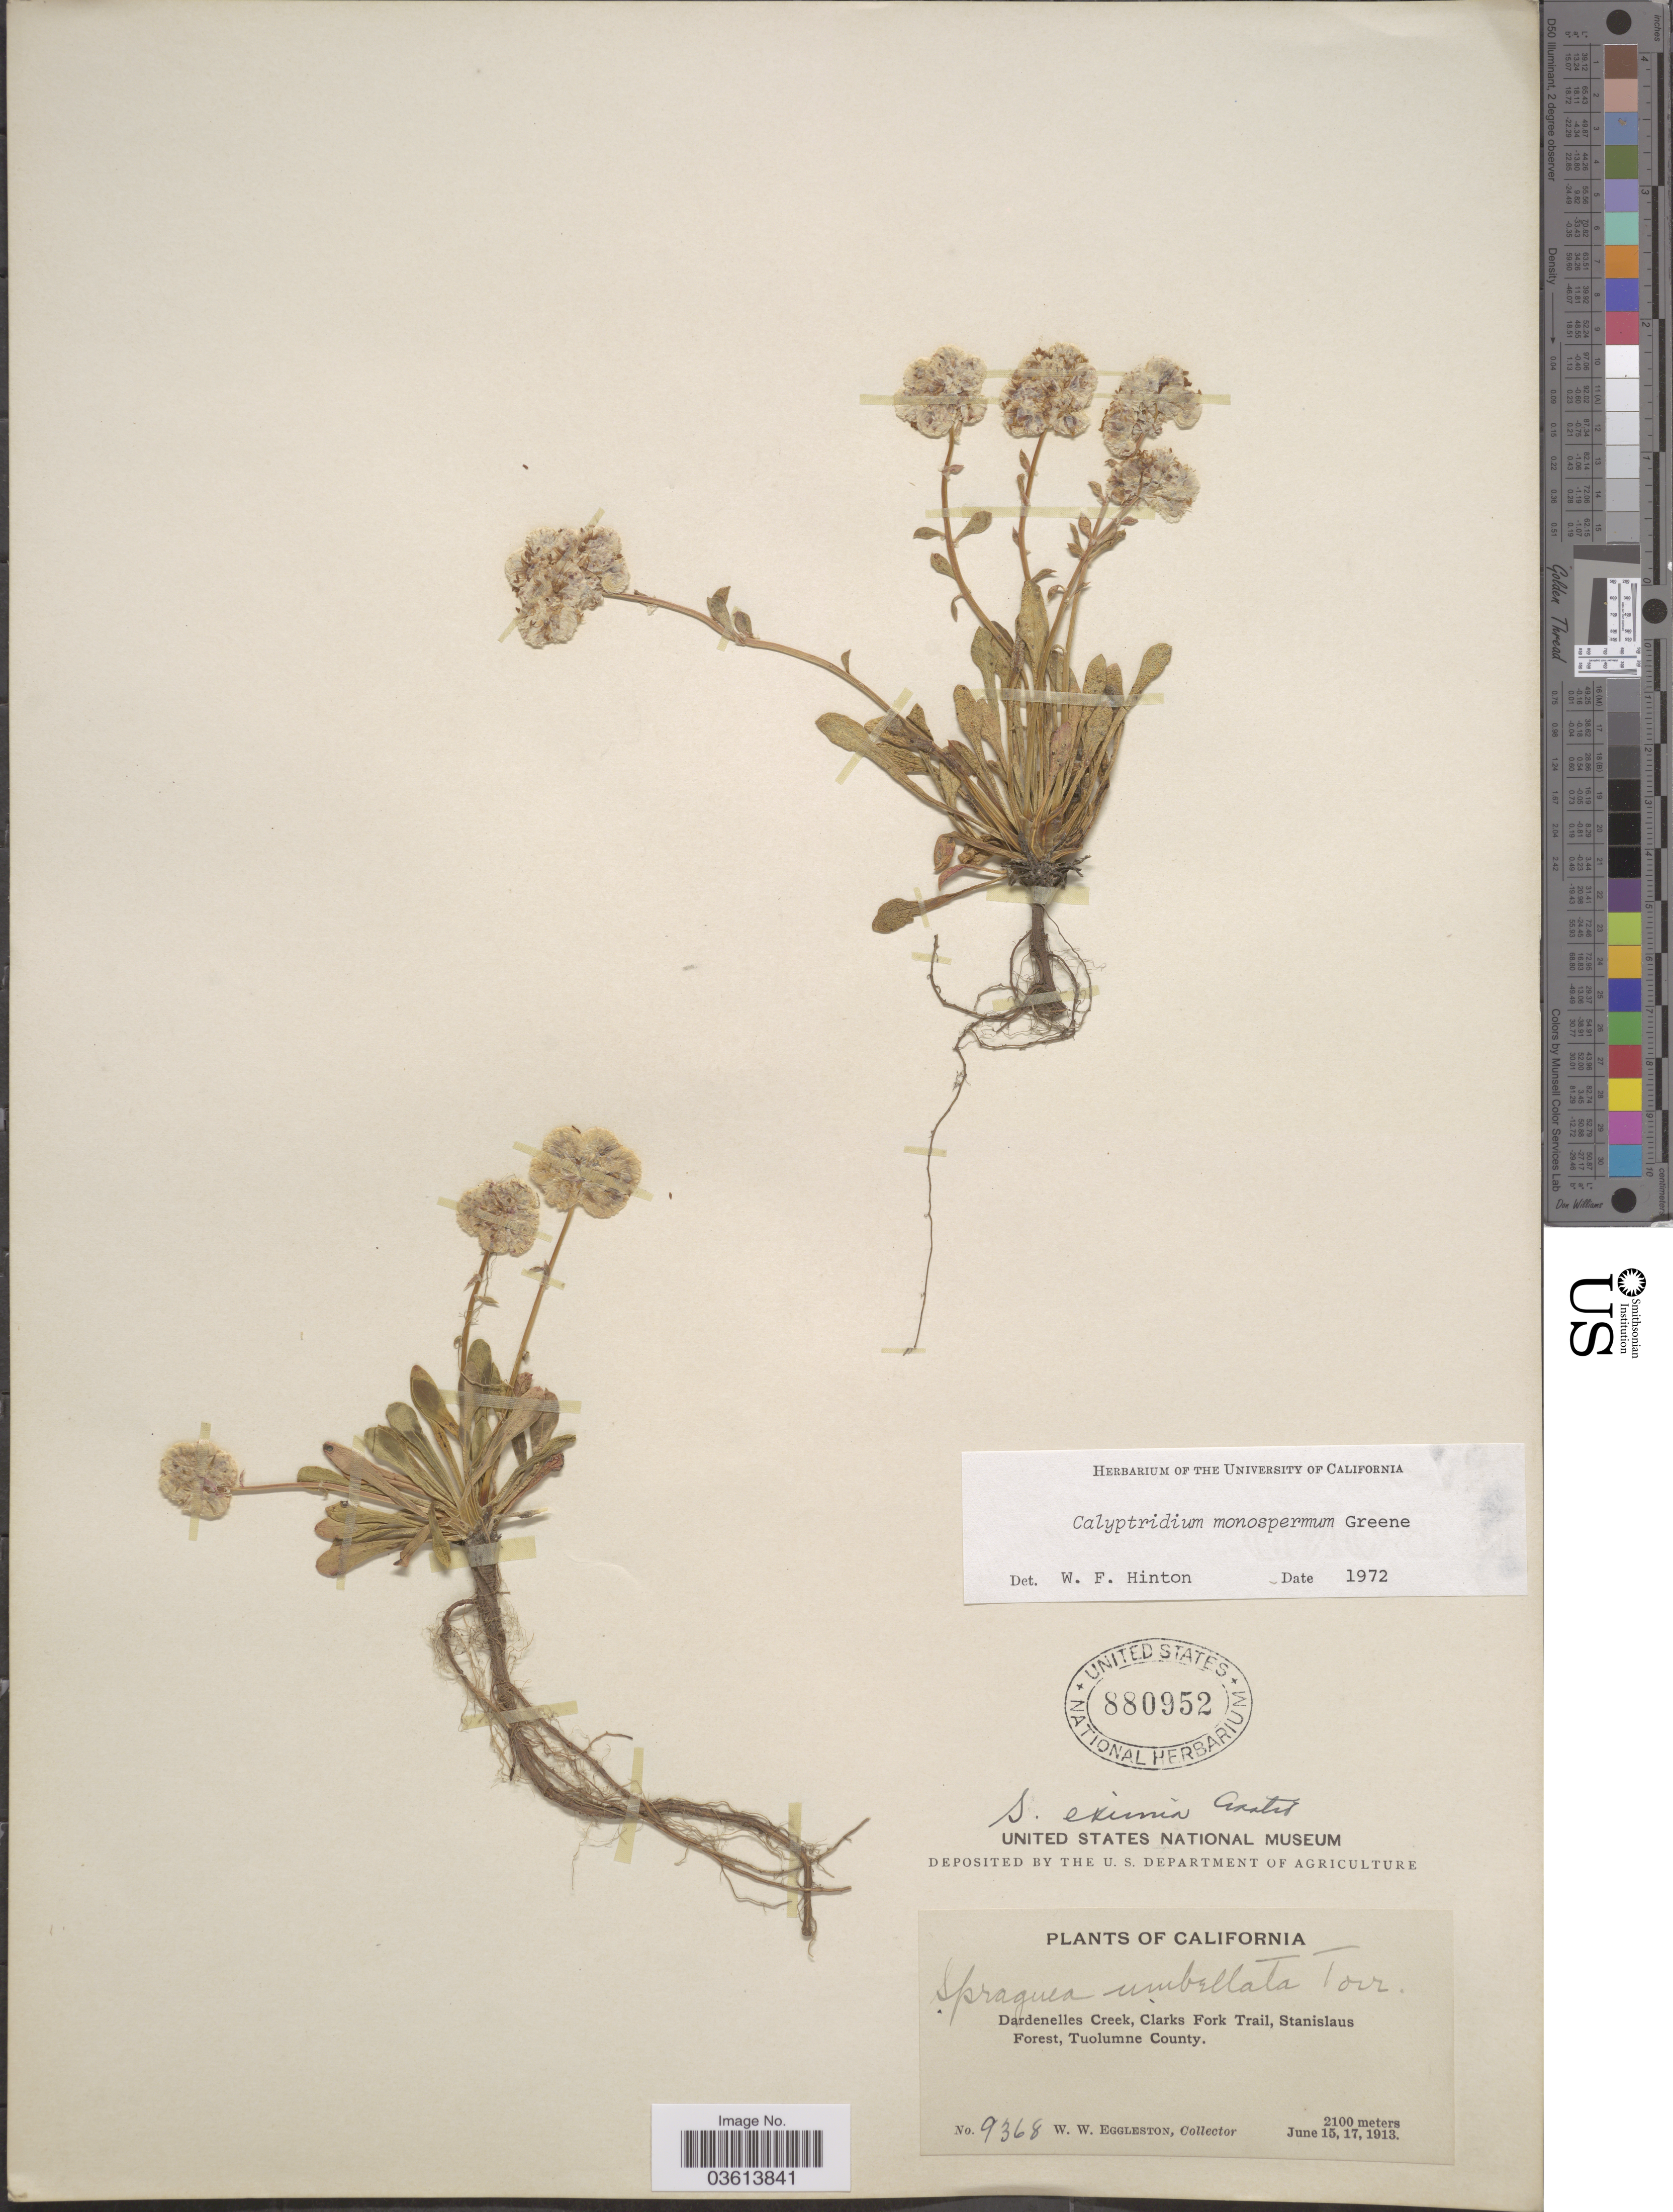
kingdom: Plantae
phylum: Tracheophyta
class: Magnoliopsida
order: Caryophyllales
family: Montiaceae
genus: Calyptridium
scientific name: Calyptridium monospermum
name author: Greene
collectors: W. W. Eggleston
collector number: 9368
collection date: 1913-06-15/1913-06-17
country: United States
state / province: California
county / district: Tuolumne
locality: Dardenelles Creek, Clarks Fork Trail, Stanislaus Forest, Tuolumne County.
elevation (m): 2100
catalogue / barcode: US 880952